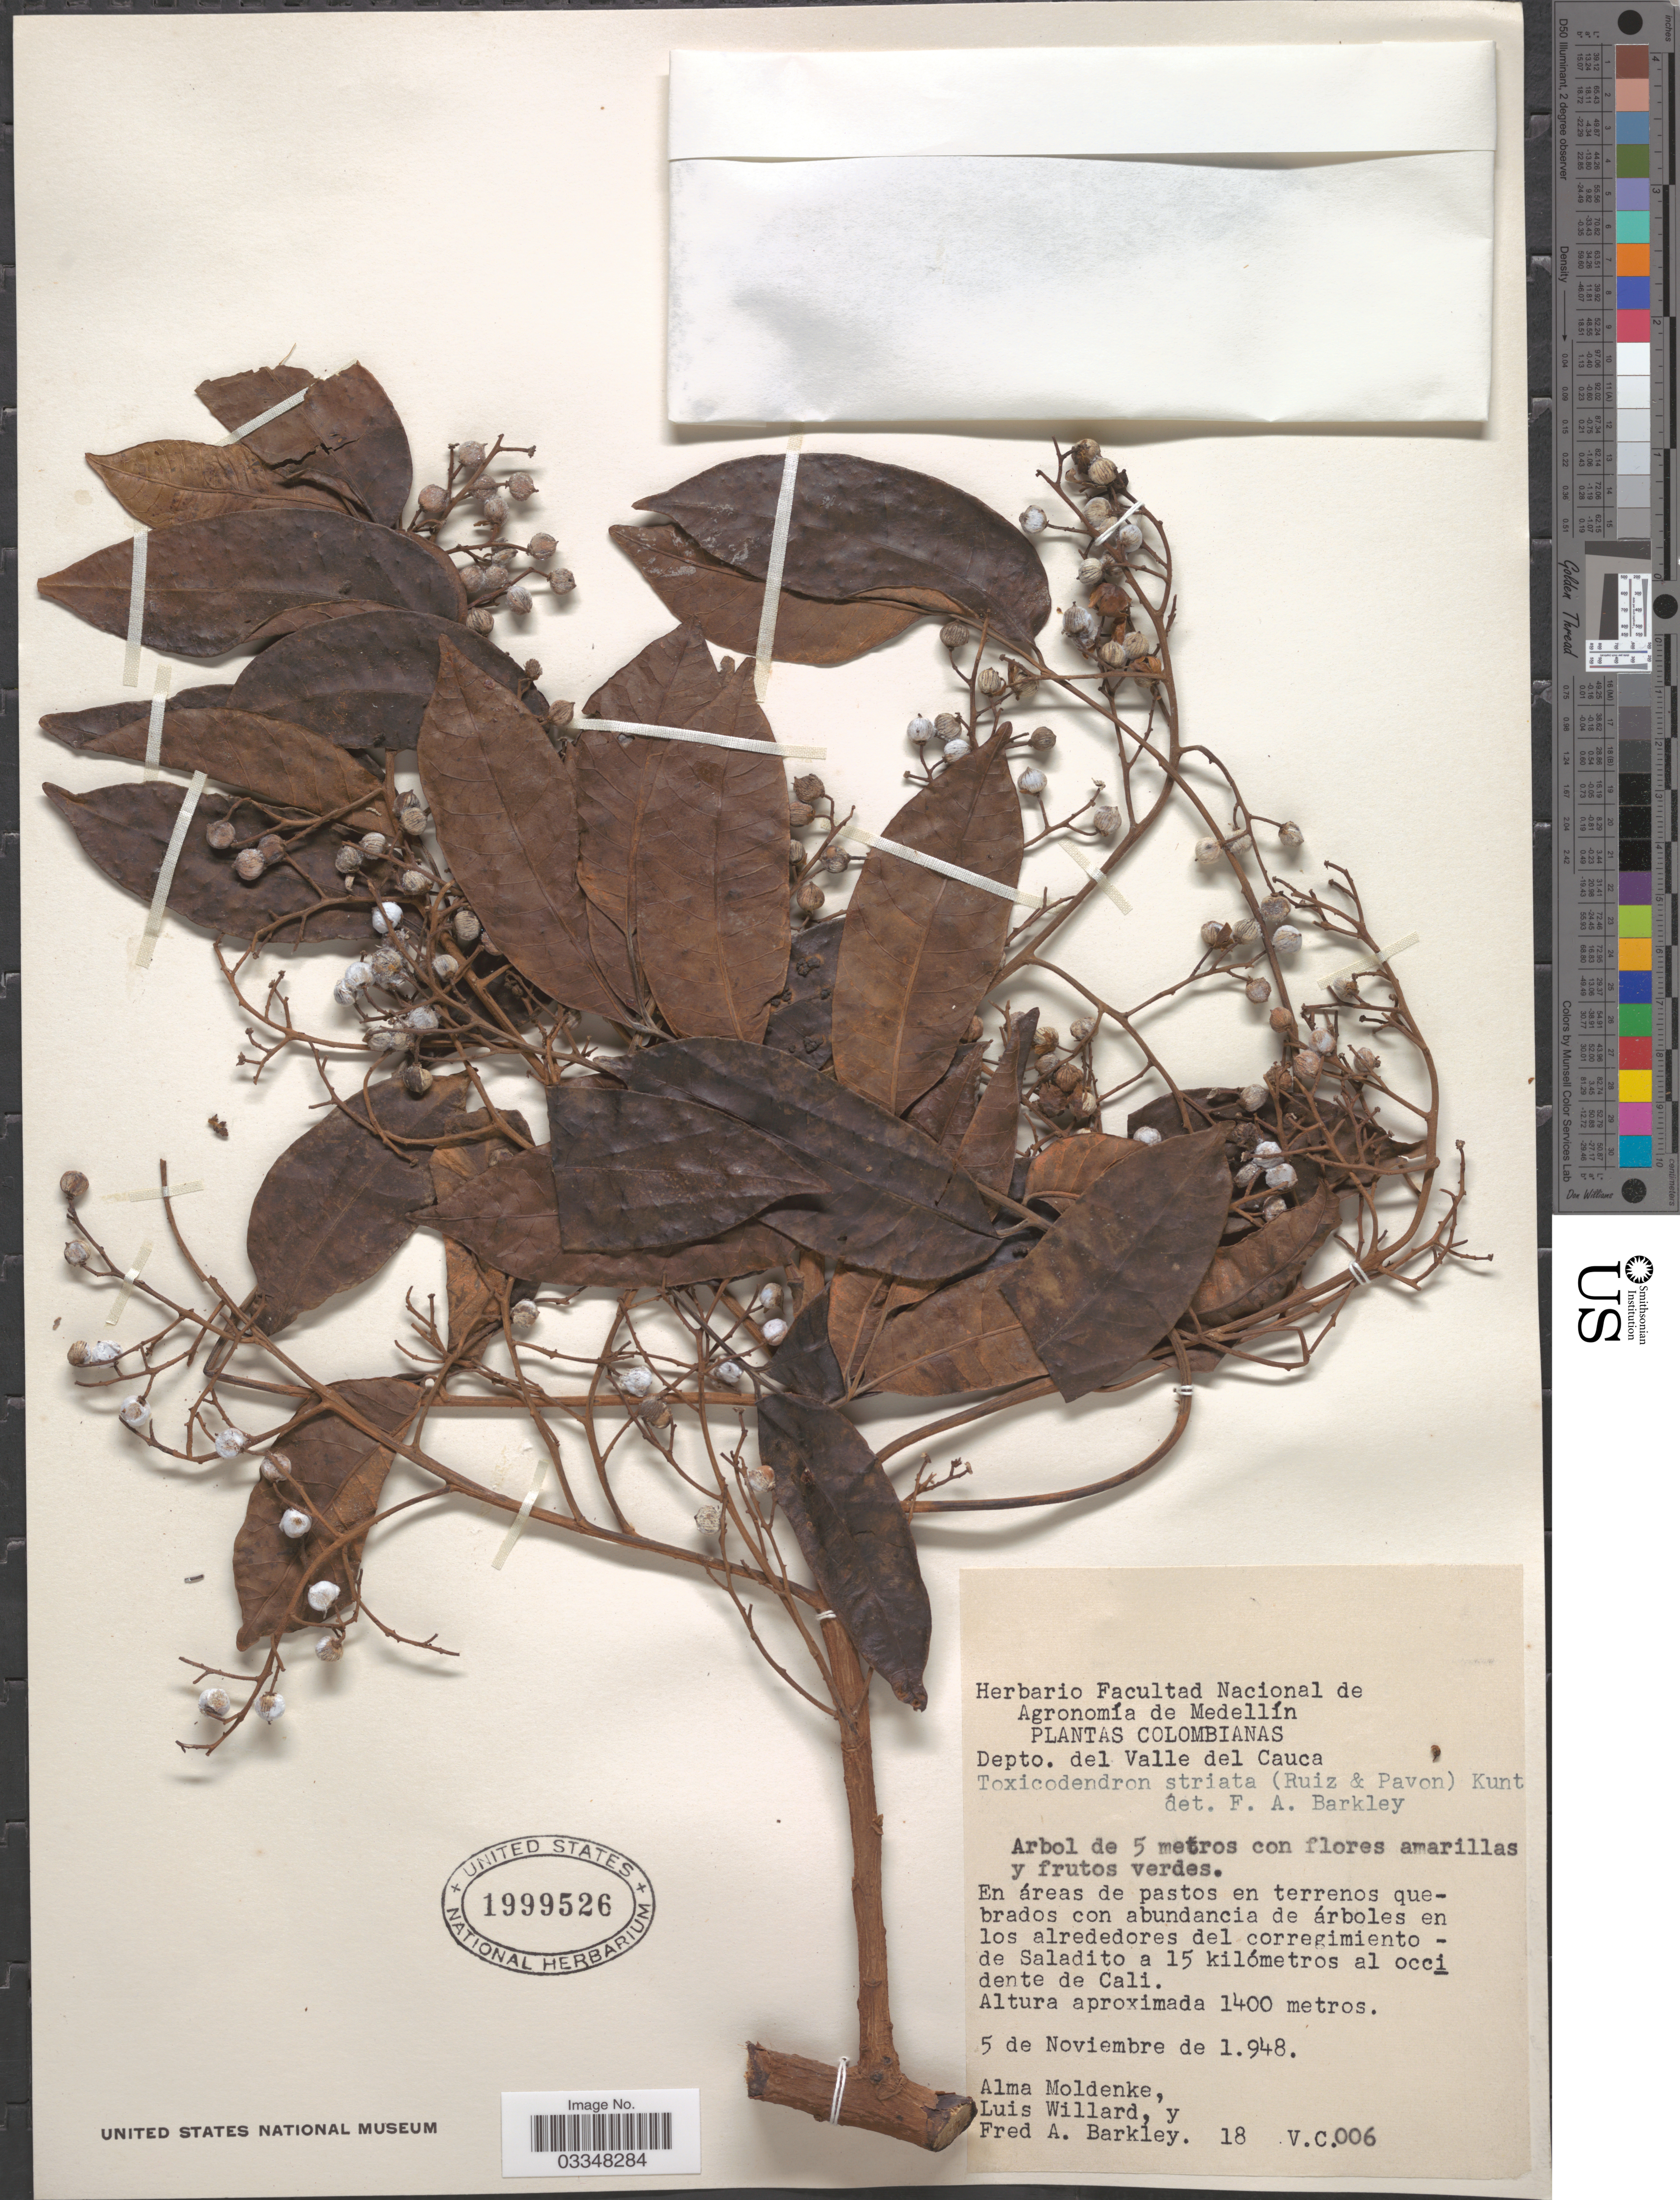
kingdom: Plantae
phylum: Tracheophyta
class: Magnoliopsida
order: Sapindales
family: Anacardiaceae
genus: Toxicodendron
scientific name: Toxicodendron striatum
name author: (Ruiz & Pav.) Kuntze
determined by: Mitchell, John D.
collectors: A. L. Moldenke, L. Willard & F. A. Barkley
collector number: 18 V.C.006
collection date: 1948-11-05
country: Colombia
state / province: Valle del Cauca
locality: Depto. del Valle del Cauca. En los alrededores del corregimiento - de Saladito a 15 kilómetros al occidente de Cali.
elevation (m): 1400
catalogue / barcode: US 1999526